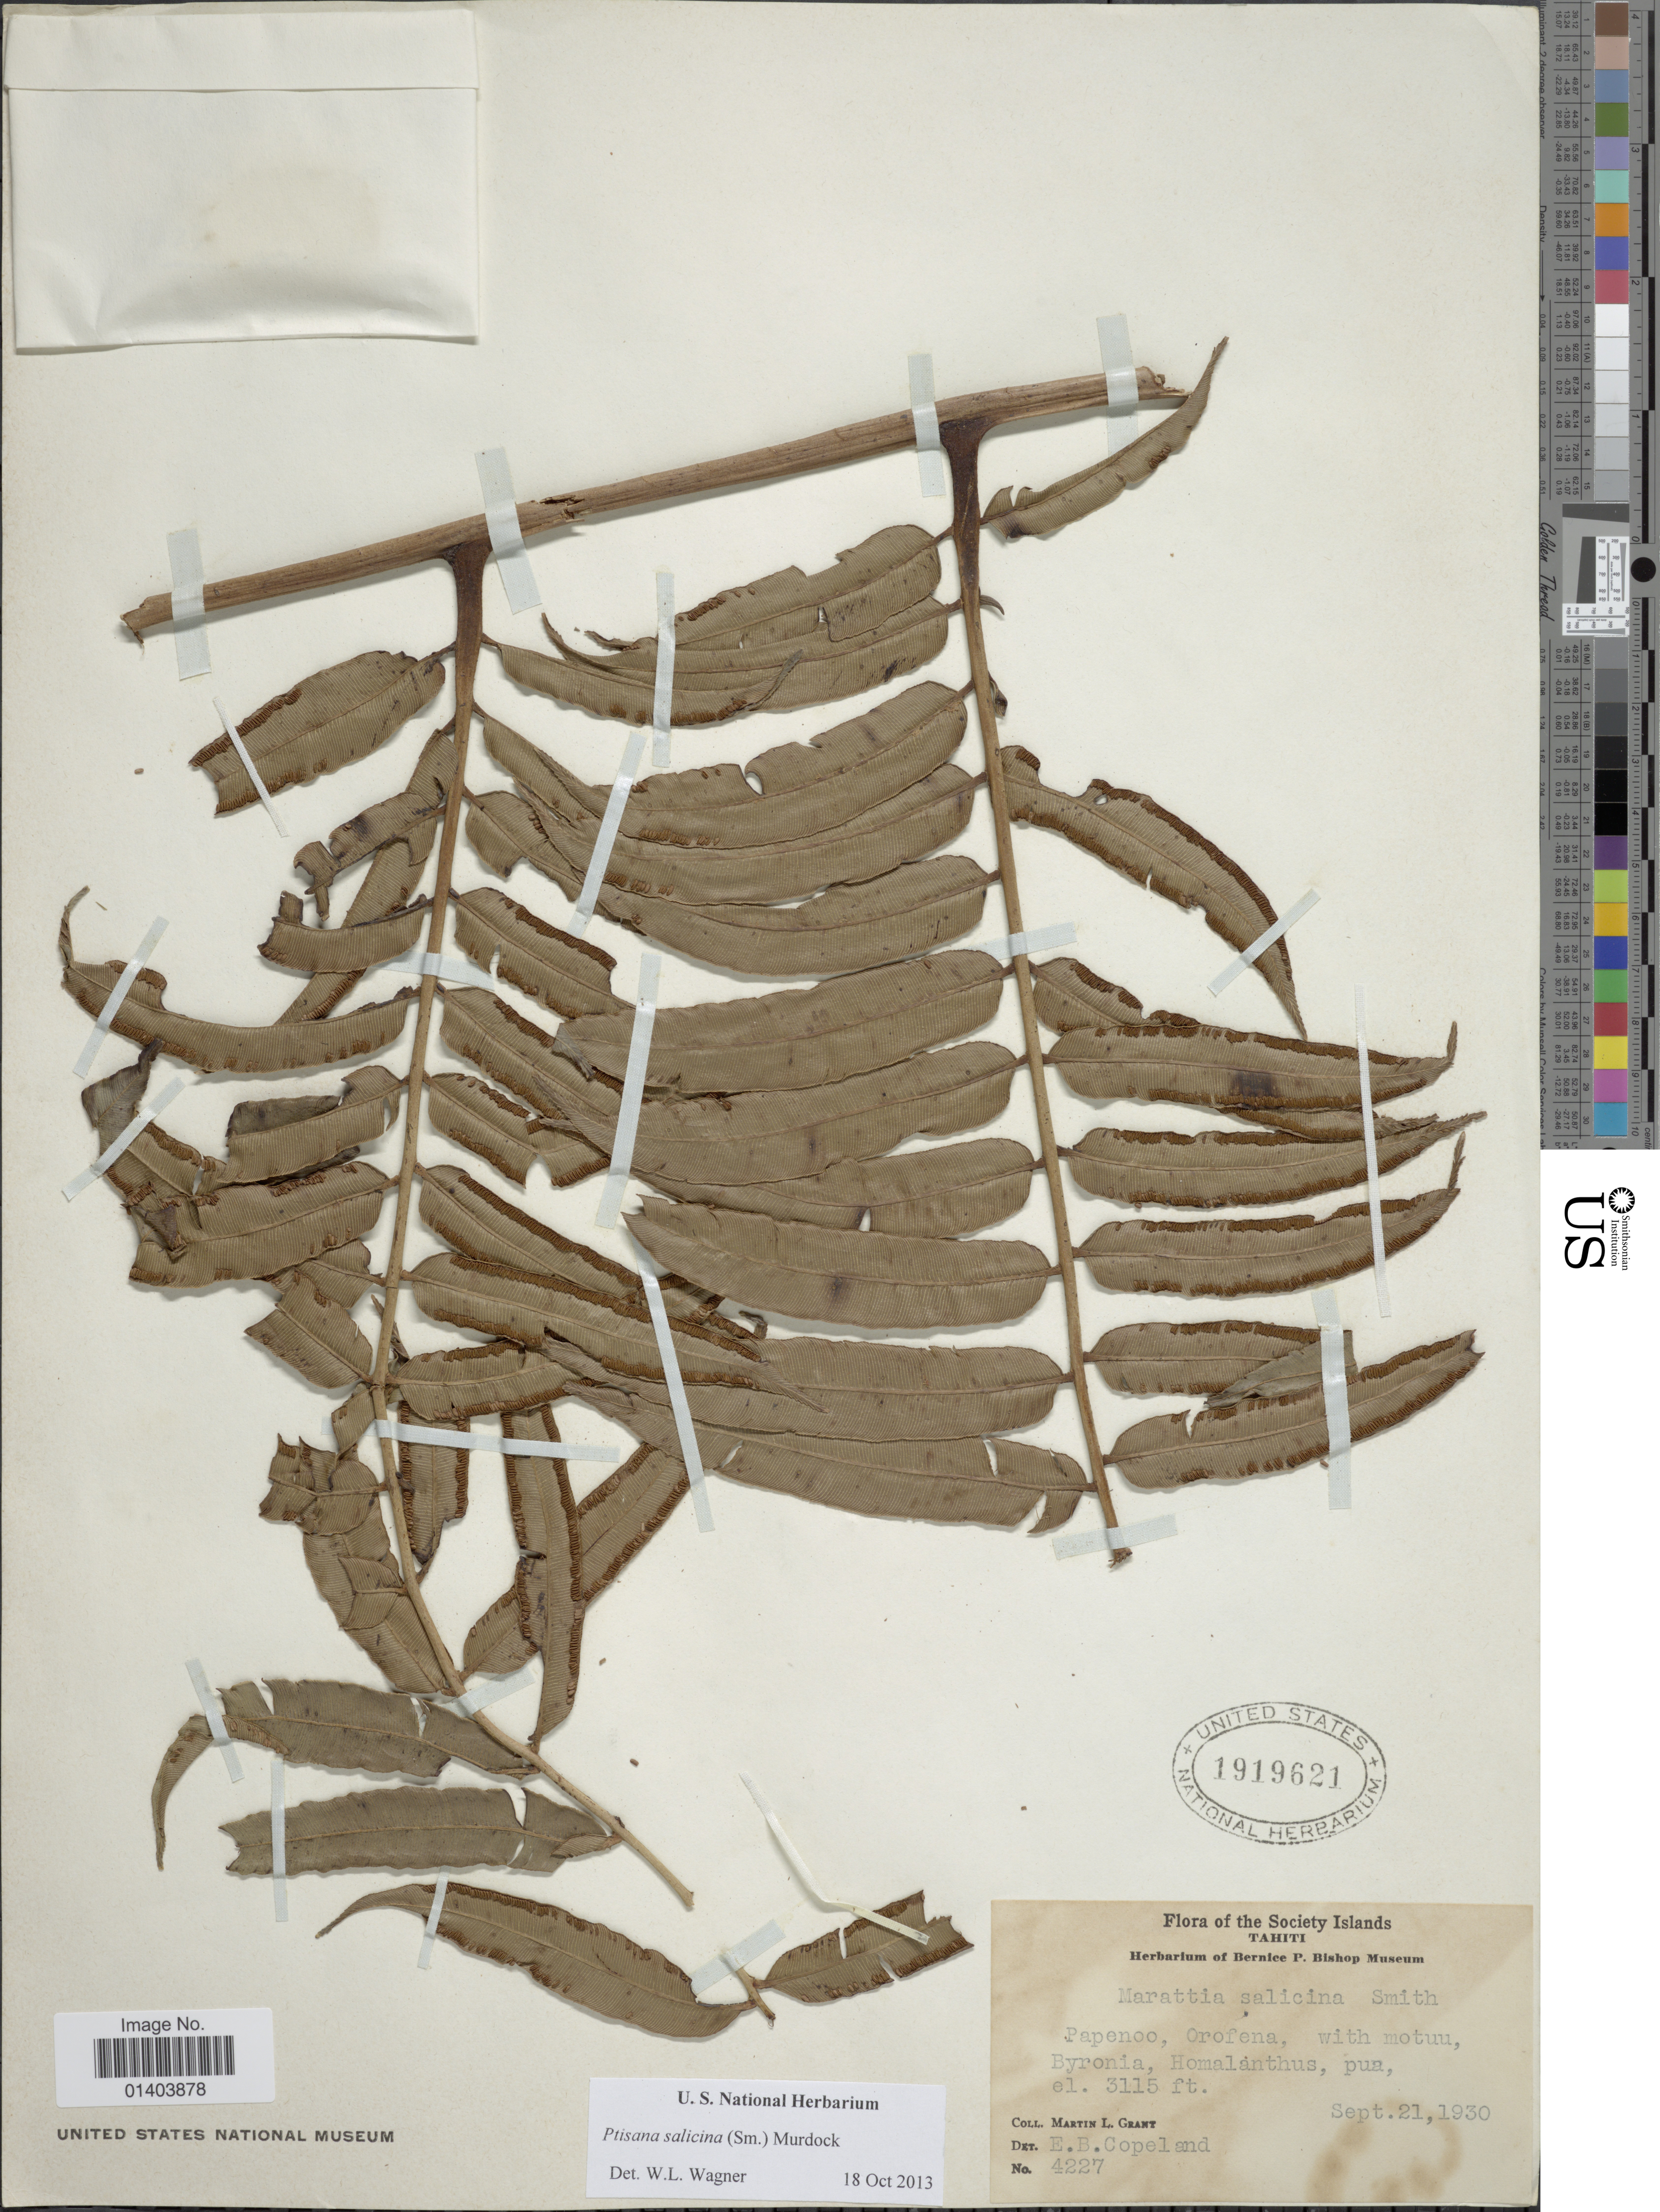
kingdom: Plantae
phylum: Tracheophyta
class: Polypodiopsida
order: Marattiales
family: Marattiaceae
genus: Ptisana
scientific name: Ptisana salicina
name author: (Sm.) Murdock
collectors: E. B. Copeland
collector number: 4227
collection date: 1930-09-21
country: French Polynesia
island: Tahiti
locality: The Society Island, Tahiti, Papenoo, Orofena, with motuu, Byronia, Homalanthus, pua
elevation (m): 949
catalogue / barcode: US 1919621